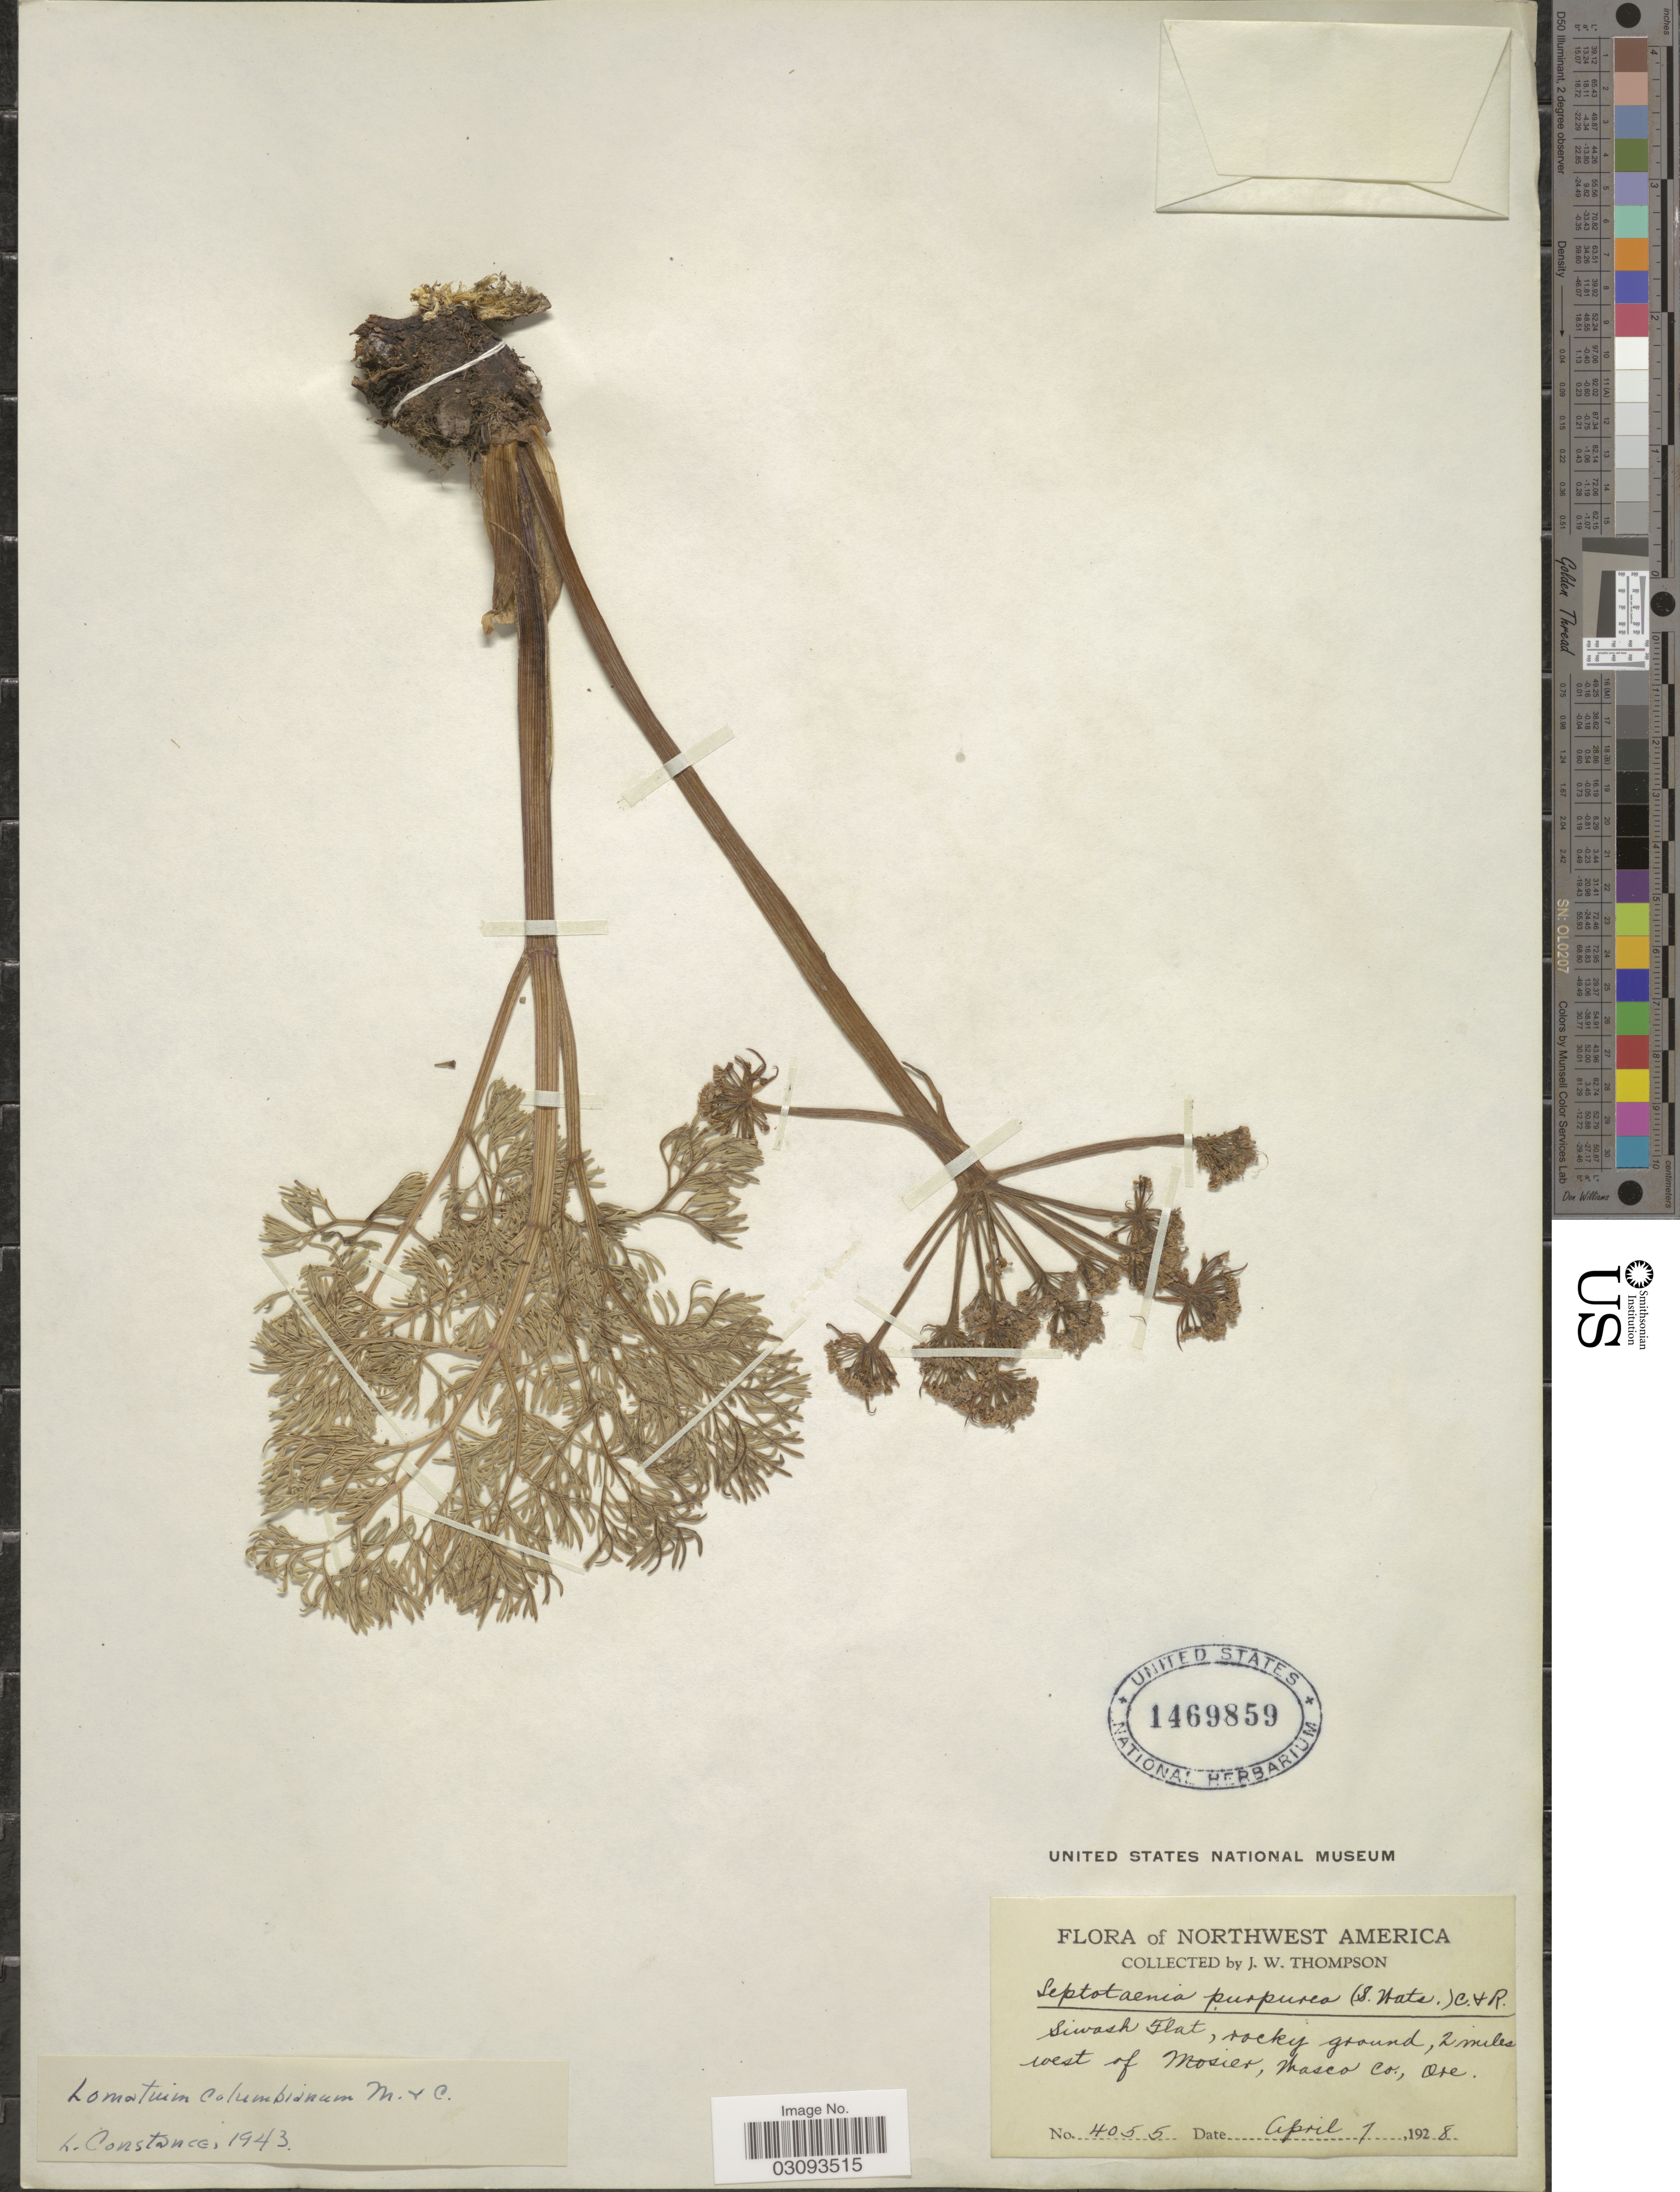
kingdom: Plantae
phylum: Tracheophyta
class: Magnoliopsida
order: Apiales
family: Apiaceae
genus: Lomatium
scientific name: Lomatium columbianum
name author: Mathias & Constance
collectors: J. Thompson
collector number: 4055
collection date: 1928-04-07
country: United States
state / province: Oregon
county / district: Wasco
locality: Siwash Flat, rocky ground, 2 miles west of Mosier, Wasco Co.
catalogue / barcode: US 1469859